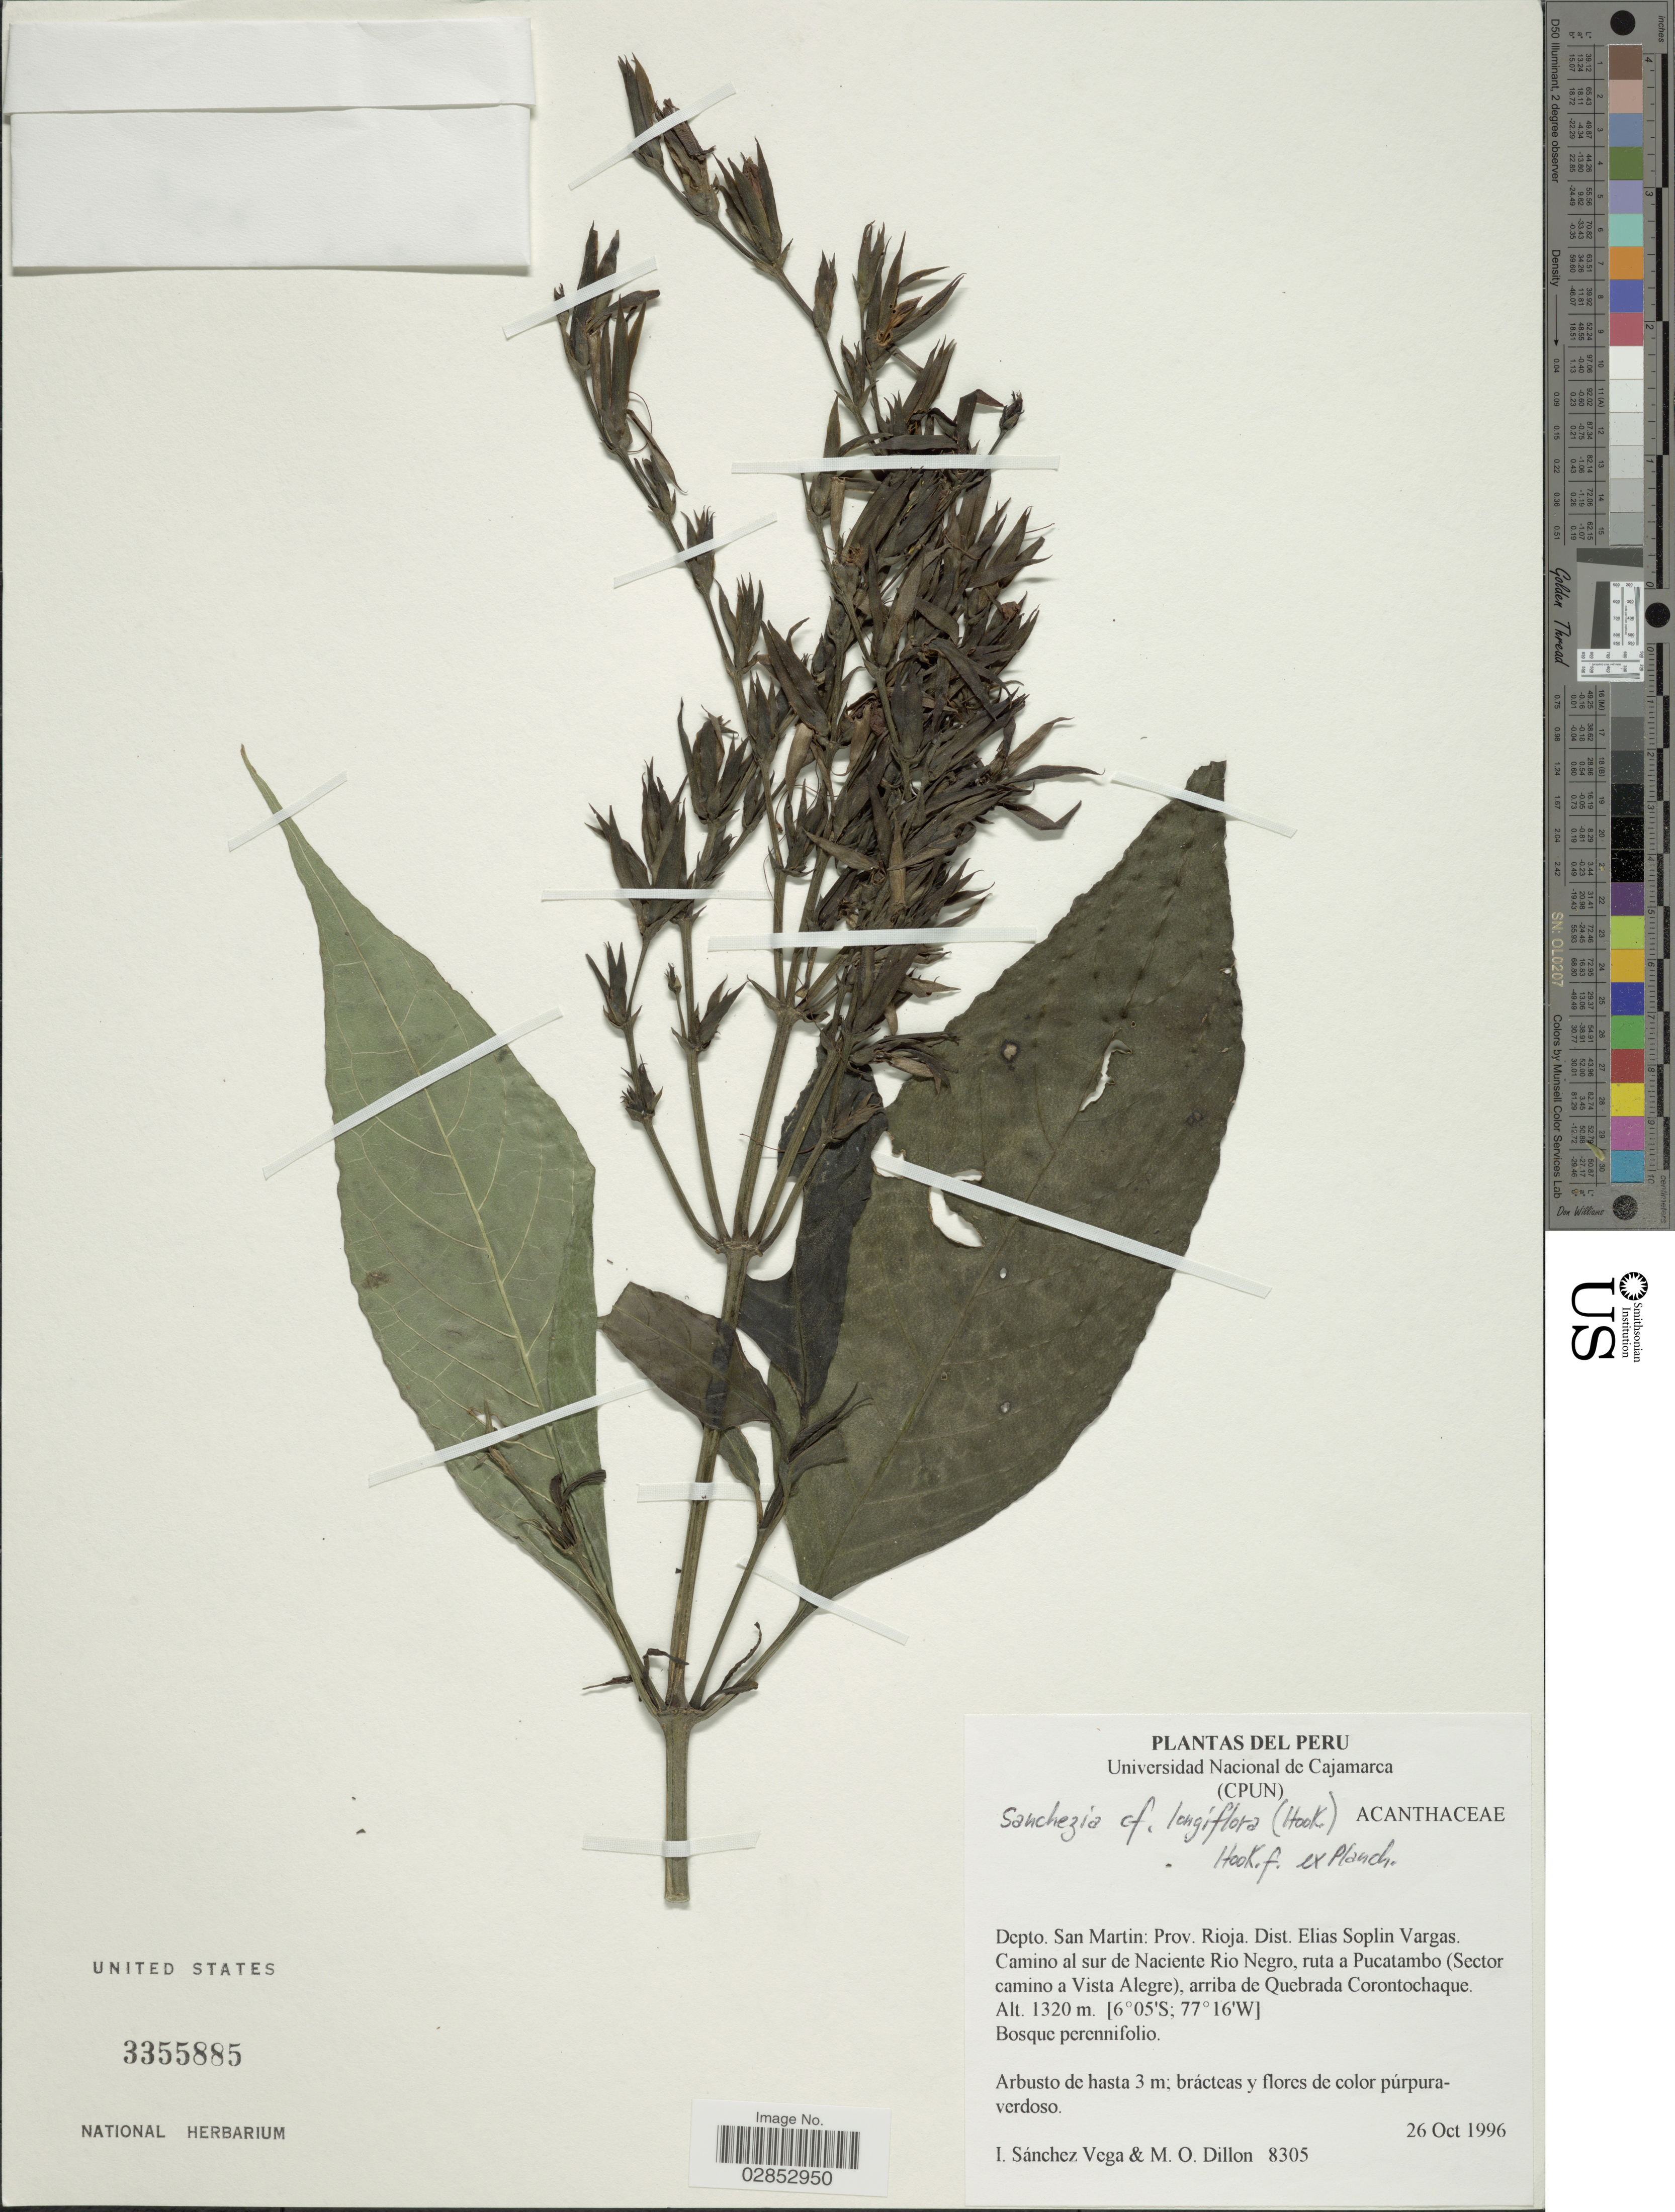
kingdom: Plantae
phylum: Tracheophyta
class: Magnoliopsida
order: Lamiales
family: Acanthaceae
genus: Sanchezia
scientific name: Sanchezia longiflora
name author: (Hook. f.) Hook. f. ex Planch.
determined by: Azevedo, Igor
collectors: I. Sánchez Vega & M. O. Dillon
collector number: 8305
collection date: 1996-10-26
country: Peru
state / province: San Martín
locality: Depto. San Martin: Prov. Rioja. Dist. Elias Soplin Vargas. Camino al sur de Naciente Rio Negro, ruta a Pucatambo (Sector camino a Vista Alegre), arriba de Quebrada Corontochaque.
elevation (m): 1320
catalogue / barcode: US 3355885